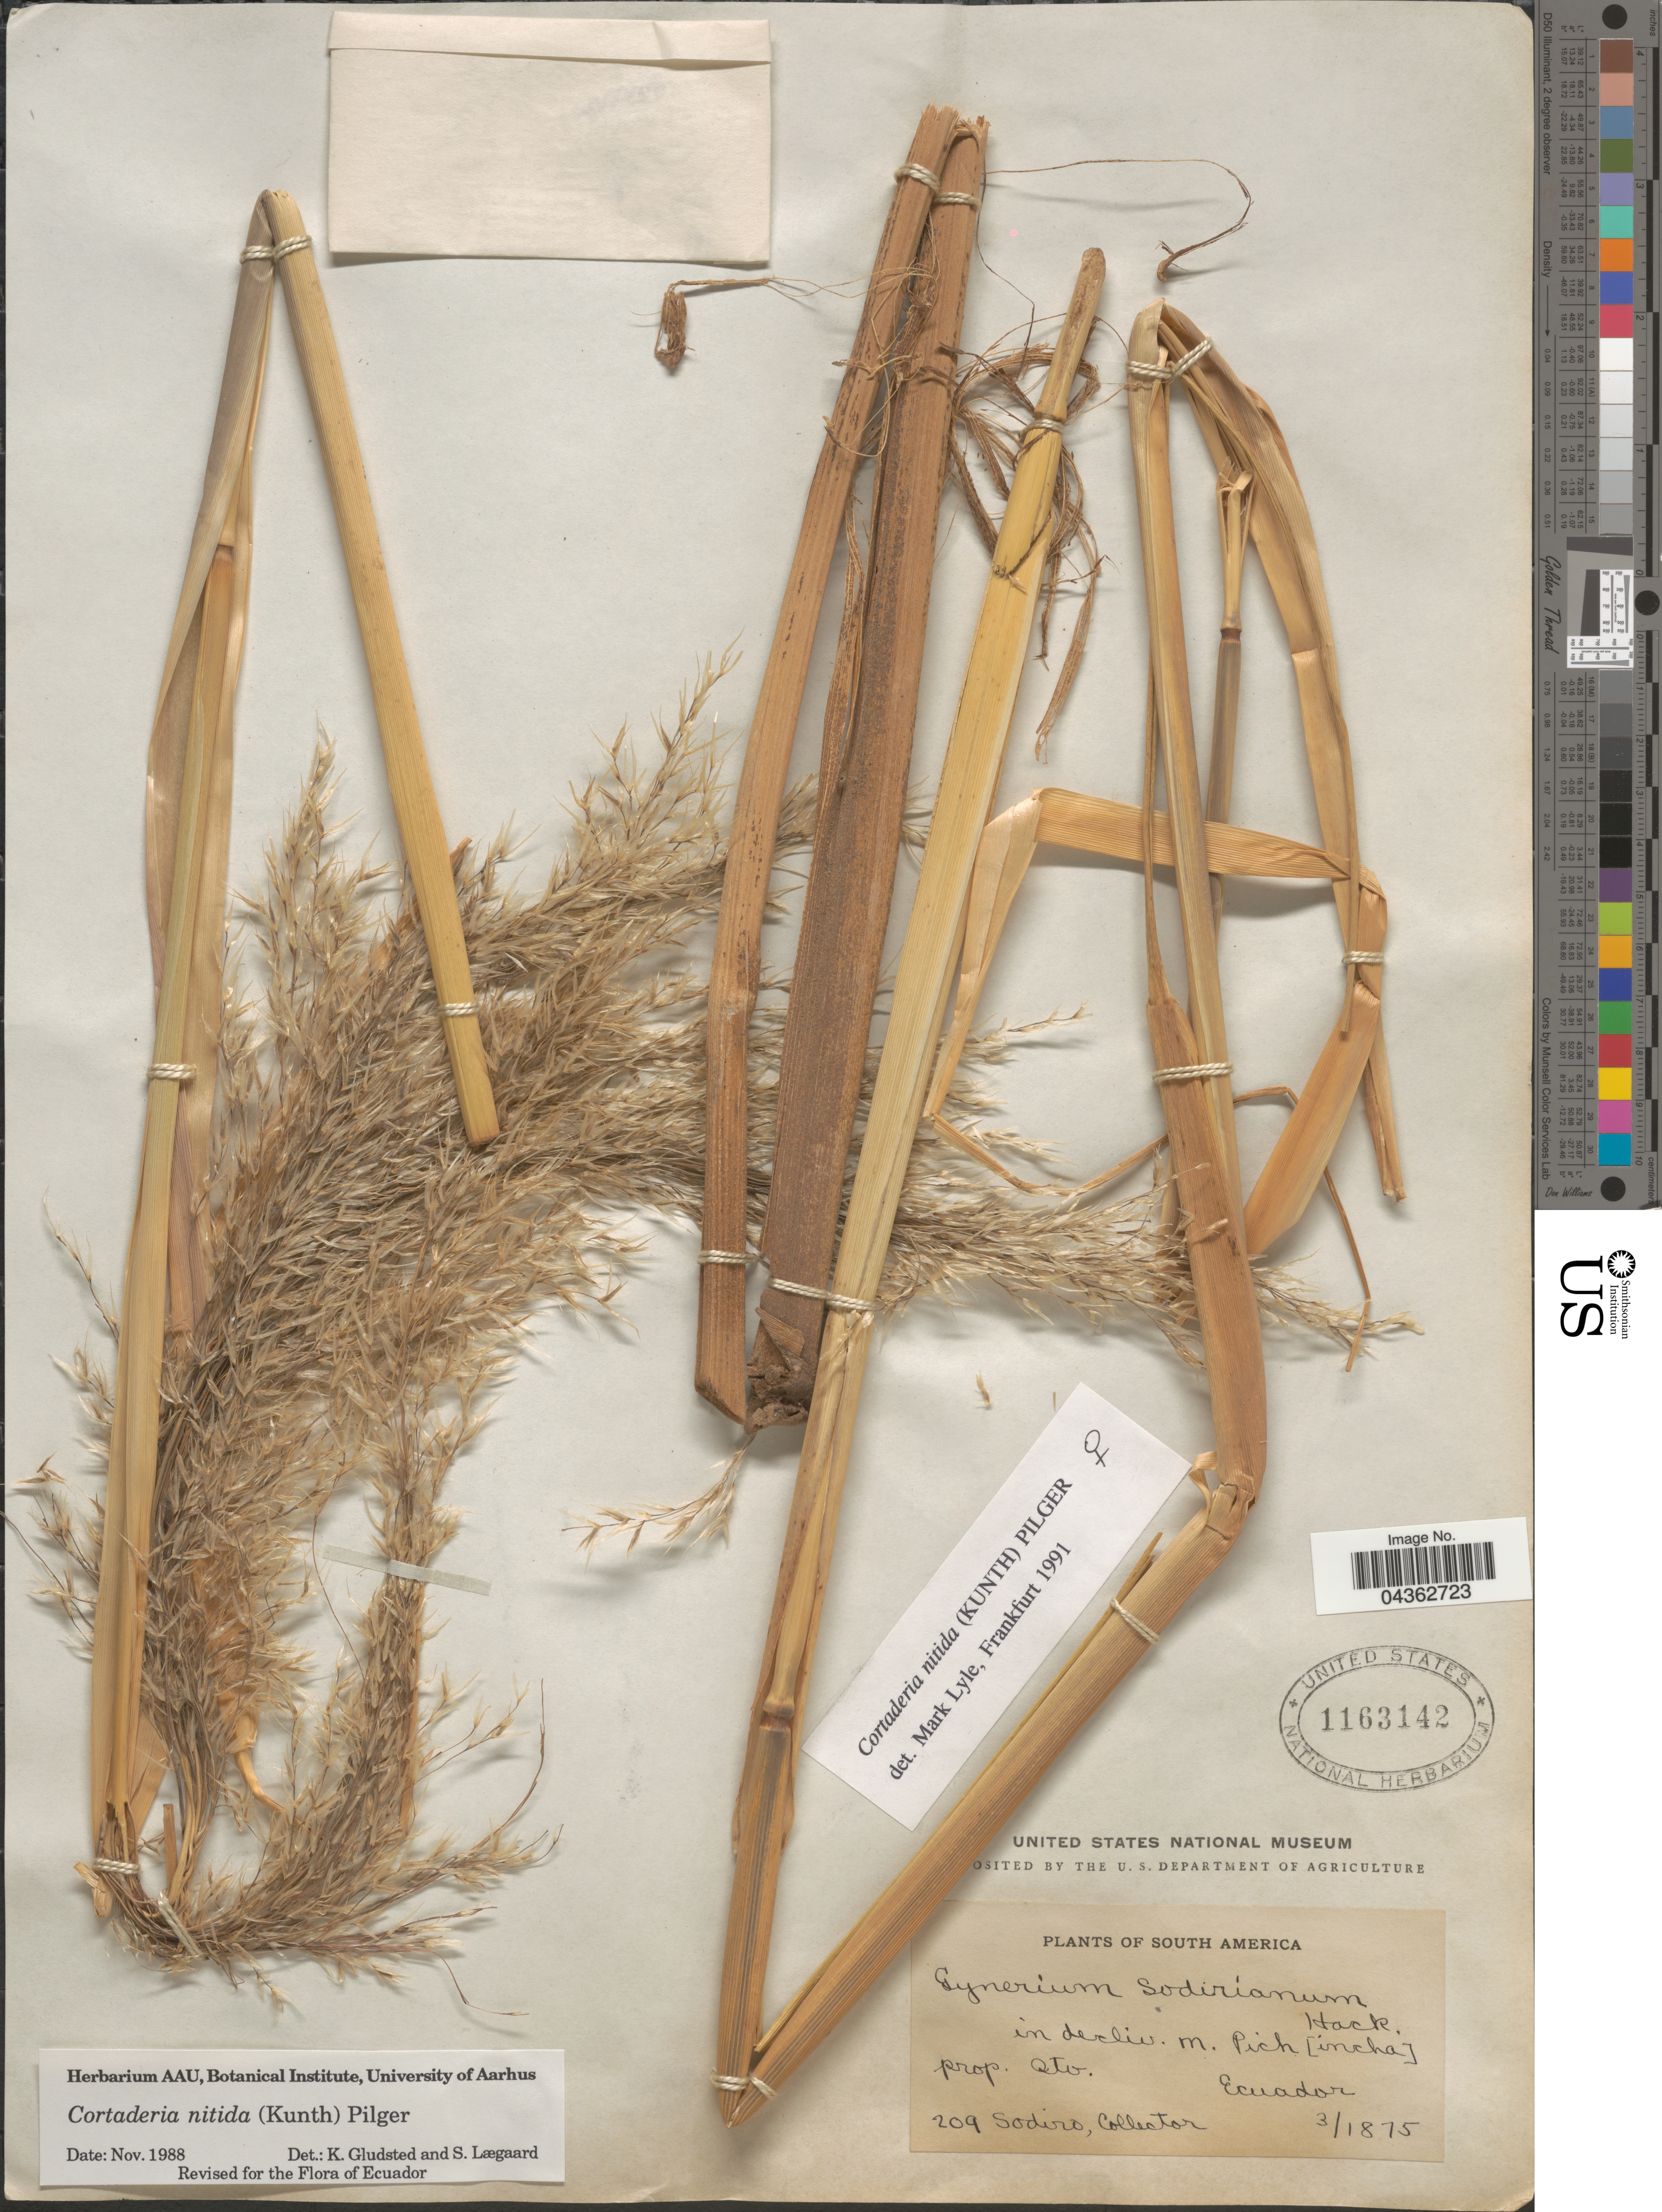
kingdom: Plantae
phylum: Tracheophyta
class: Liliopsida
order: Poales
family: Poaceae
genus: Cortaderia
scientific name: Cortaderia nitida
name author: (Kunth) Pilg.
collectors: Sodiro, --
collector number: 209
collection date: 1875-03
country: Ecuador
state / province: Pichincha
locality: In decliv. m. Pich [incha] prop. Qto.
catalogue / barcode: US 1163142